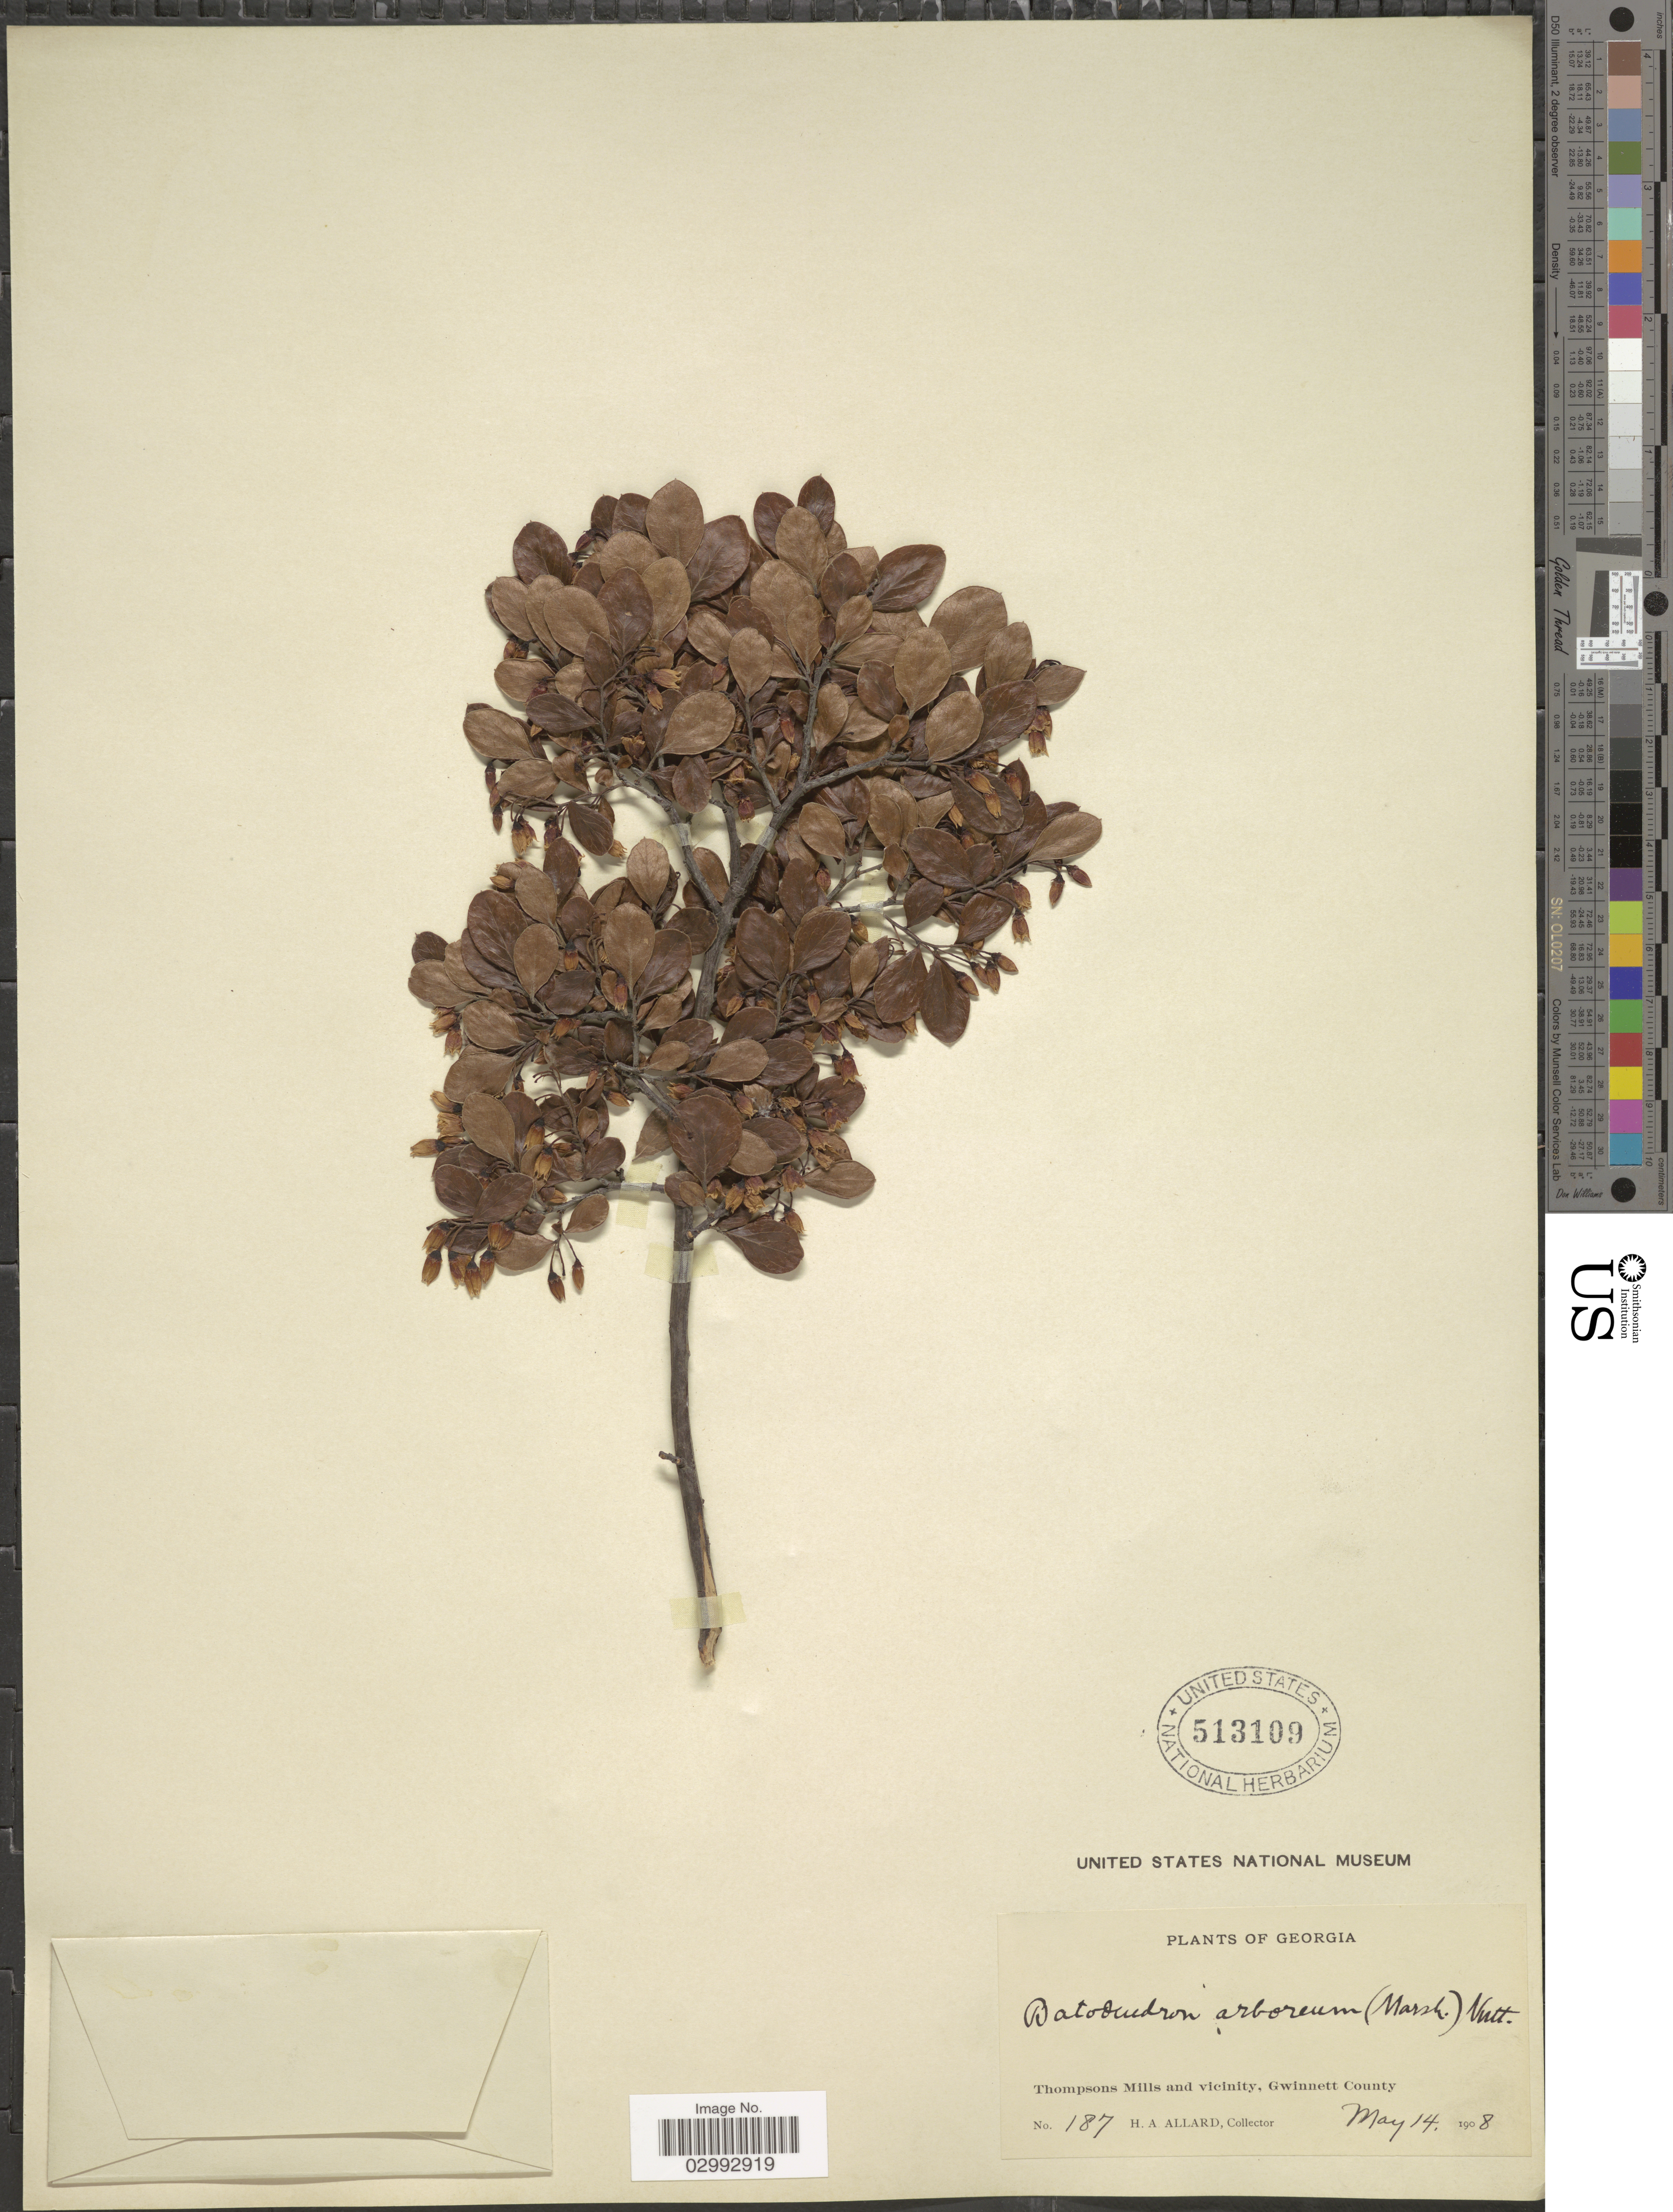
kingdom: Plantae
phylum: Tracheophyta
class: Magnoliopsida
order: Ericales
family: Ericaceae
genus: Batodendron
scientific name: Batodendron arboreum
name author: Nutt.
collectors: H. A. Allard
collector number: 187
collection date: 1908-05-14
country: United States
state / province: Georgia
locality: Thompsons Mills and vicinity, Gwinnett County.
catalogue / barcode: US 513109